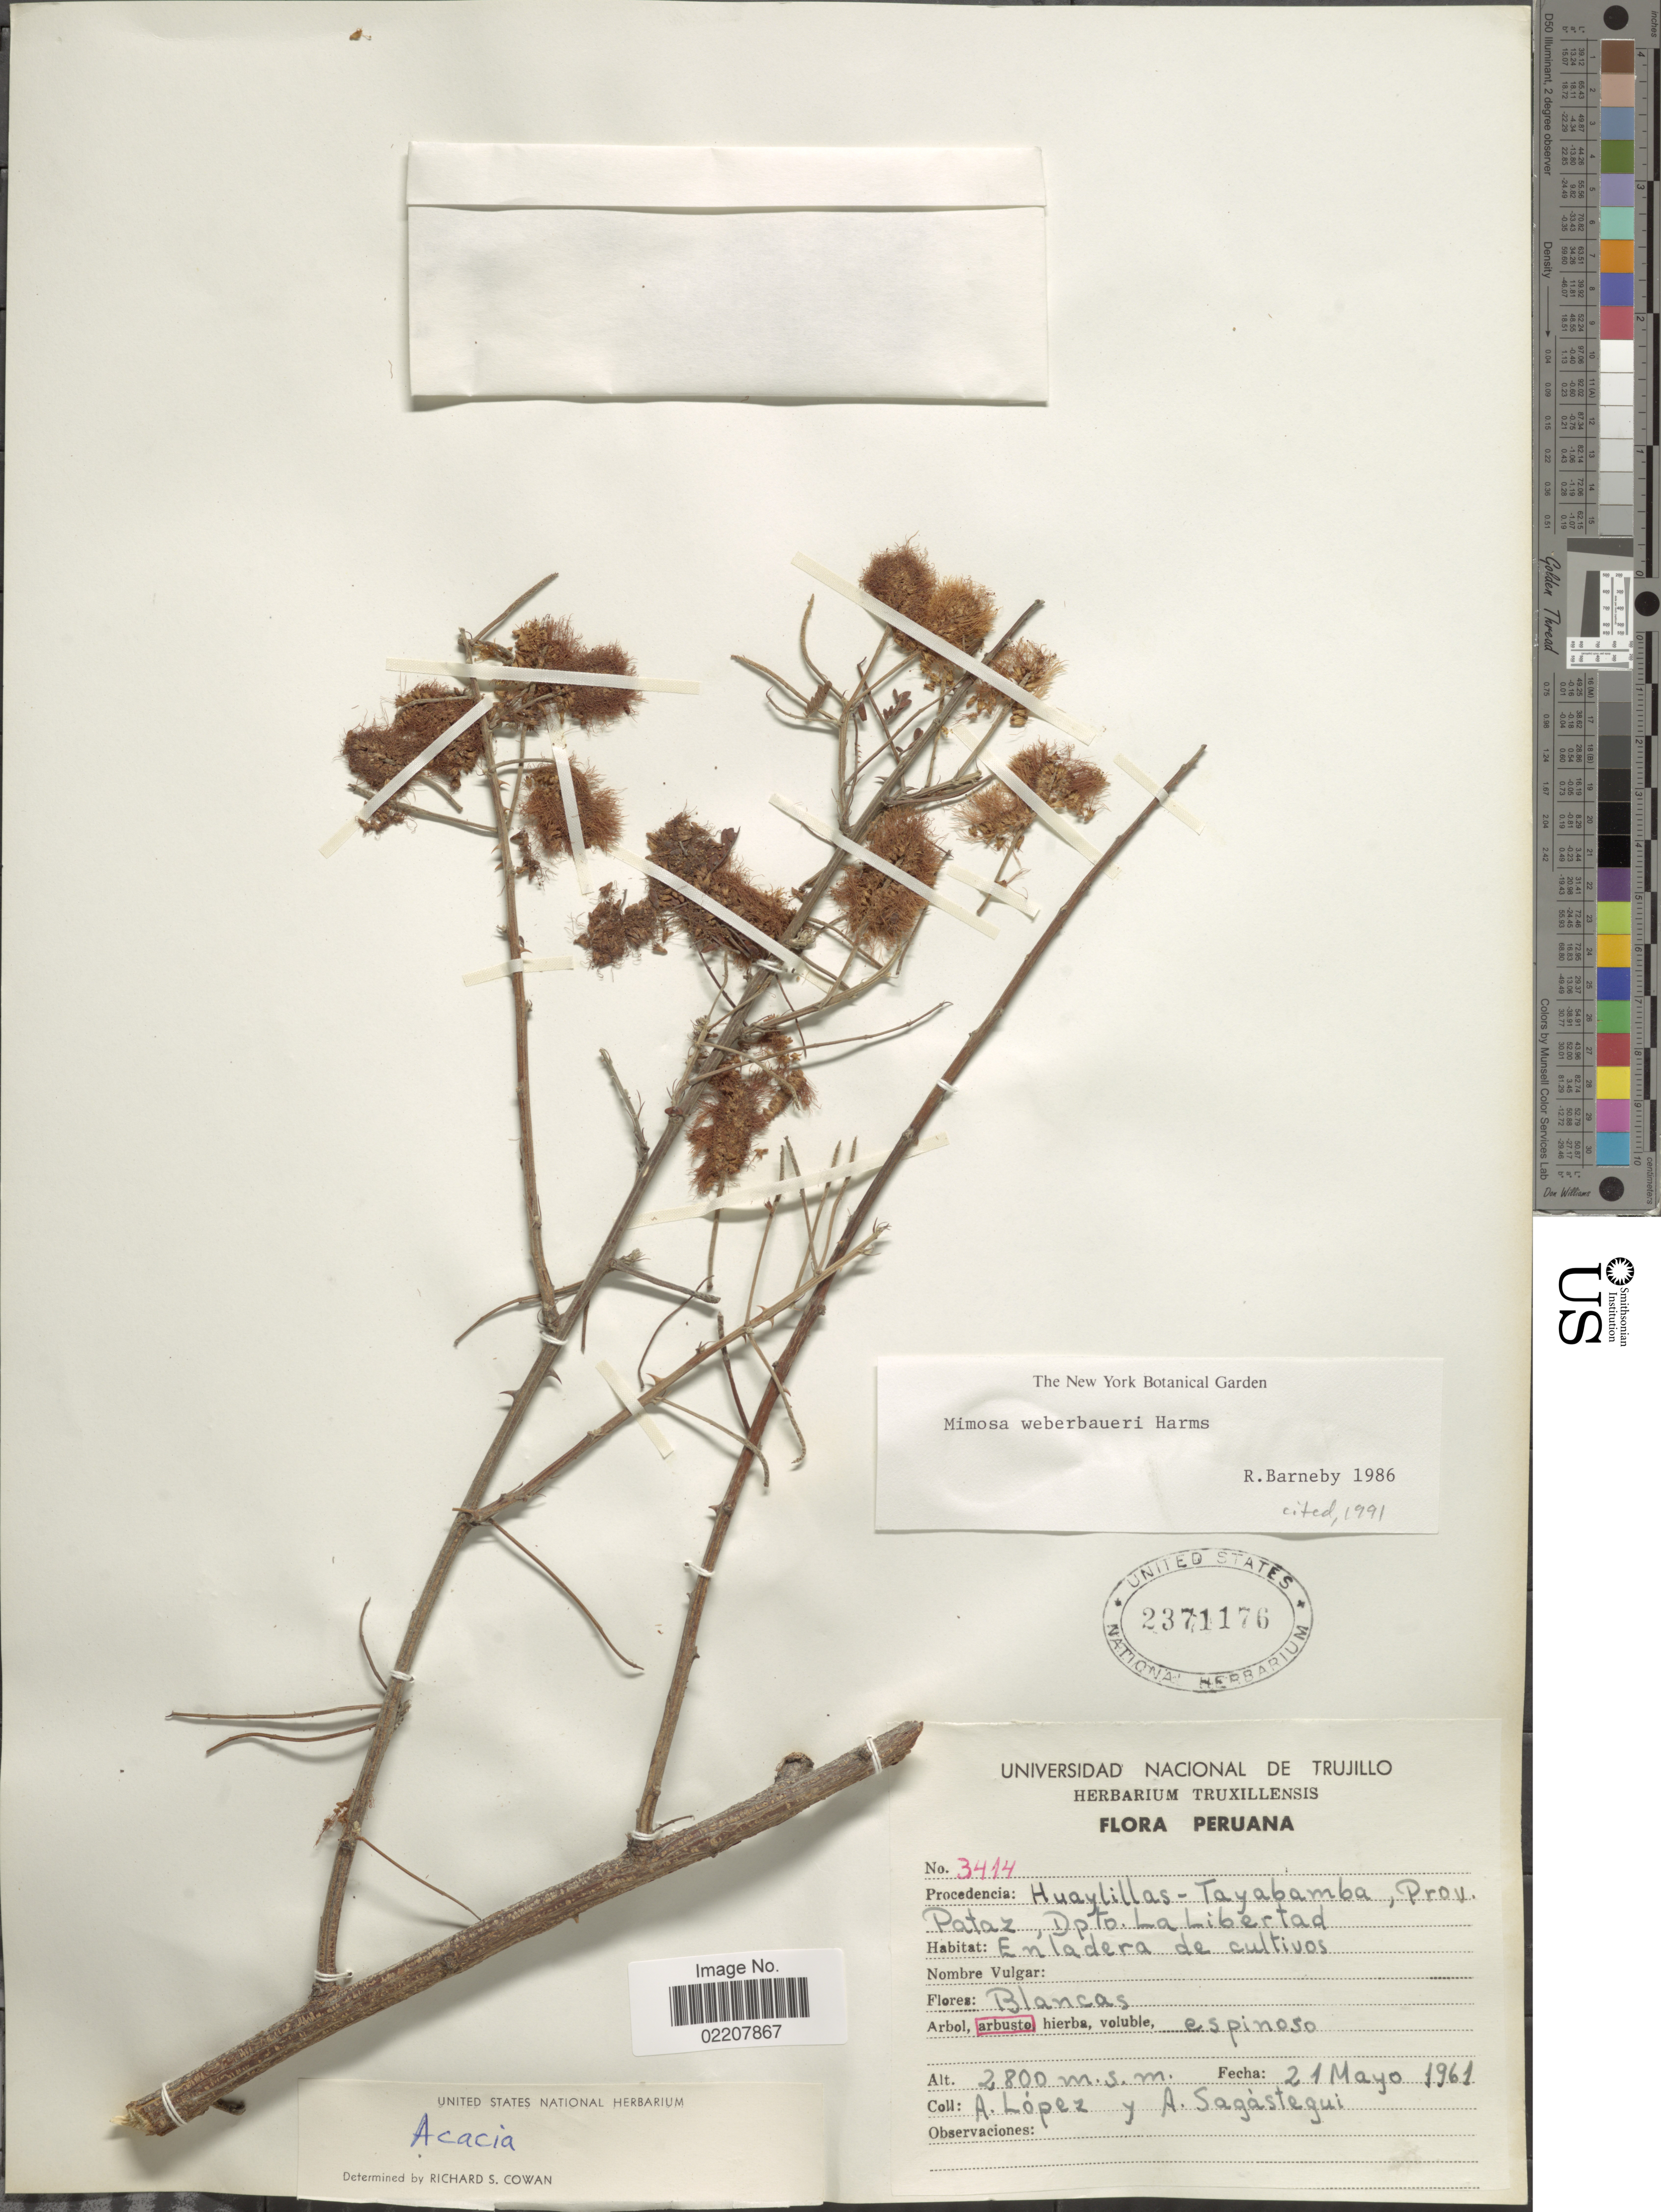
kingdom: Plantae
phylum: Tracheophyta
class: Magnoliopsida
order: Fabales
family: Fabaceae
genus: Mimosa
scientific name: Mimosa weberbaueri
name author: Harms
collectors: A. López & A. Sagástequi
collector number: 3414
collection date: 1961-05-21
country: Peru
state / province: La Libertad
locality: Huaylillas - Tayabamba, Prov. Pataz, Dpto. La Libertad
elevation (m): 2800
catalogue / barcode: US 2371176